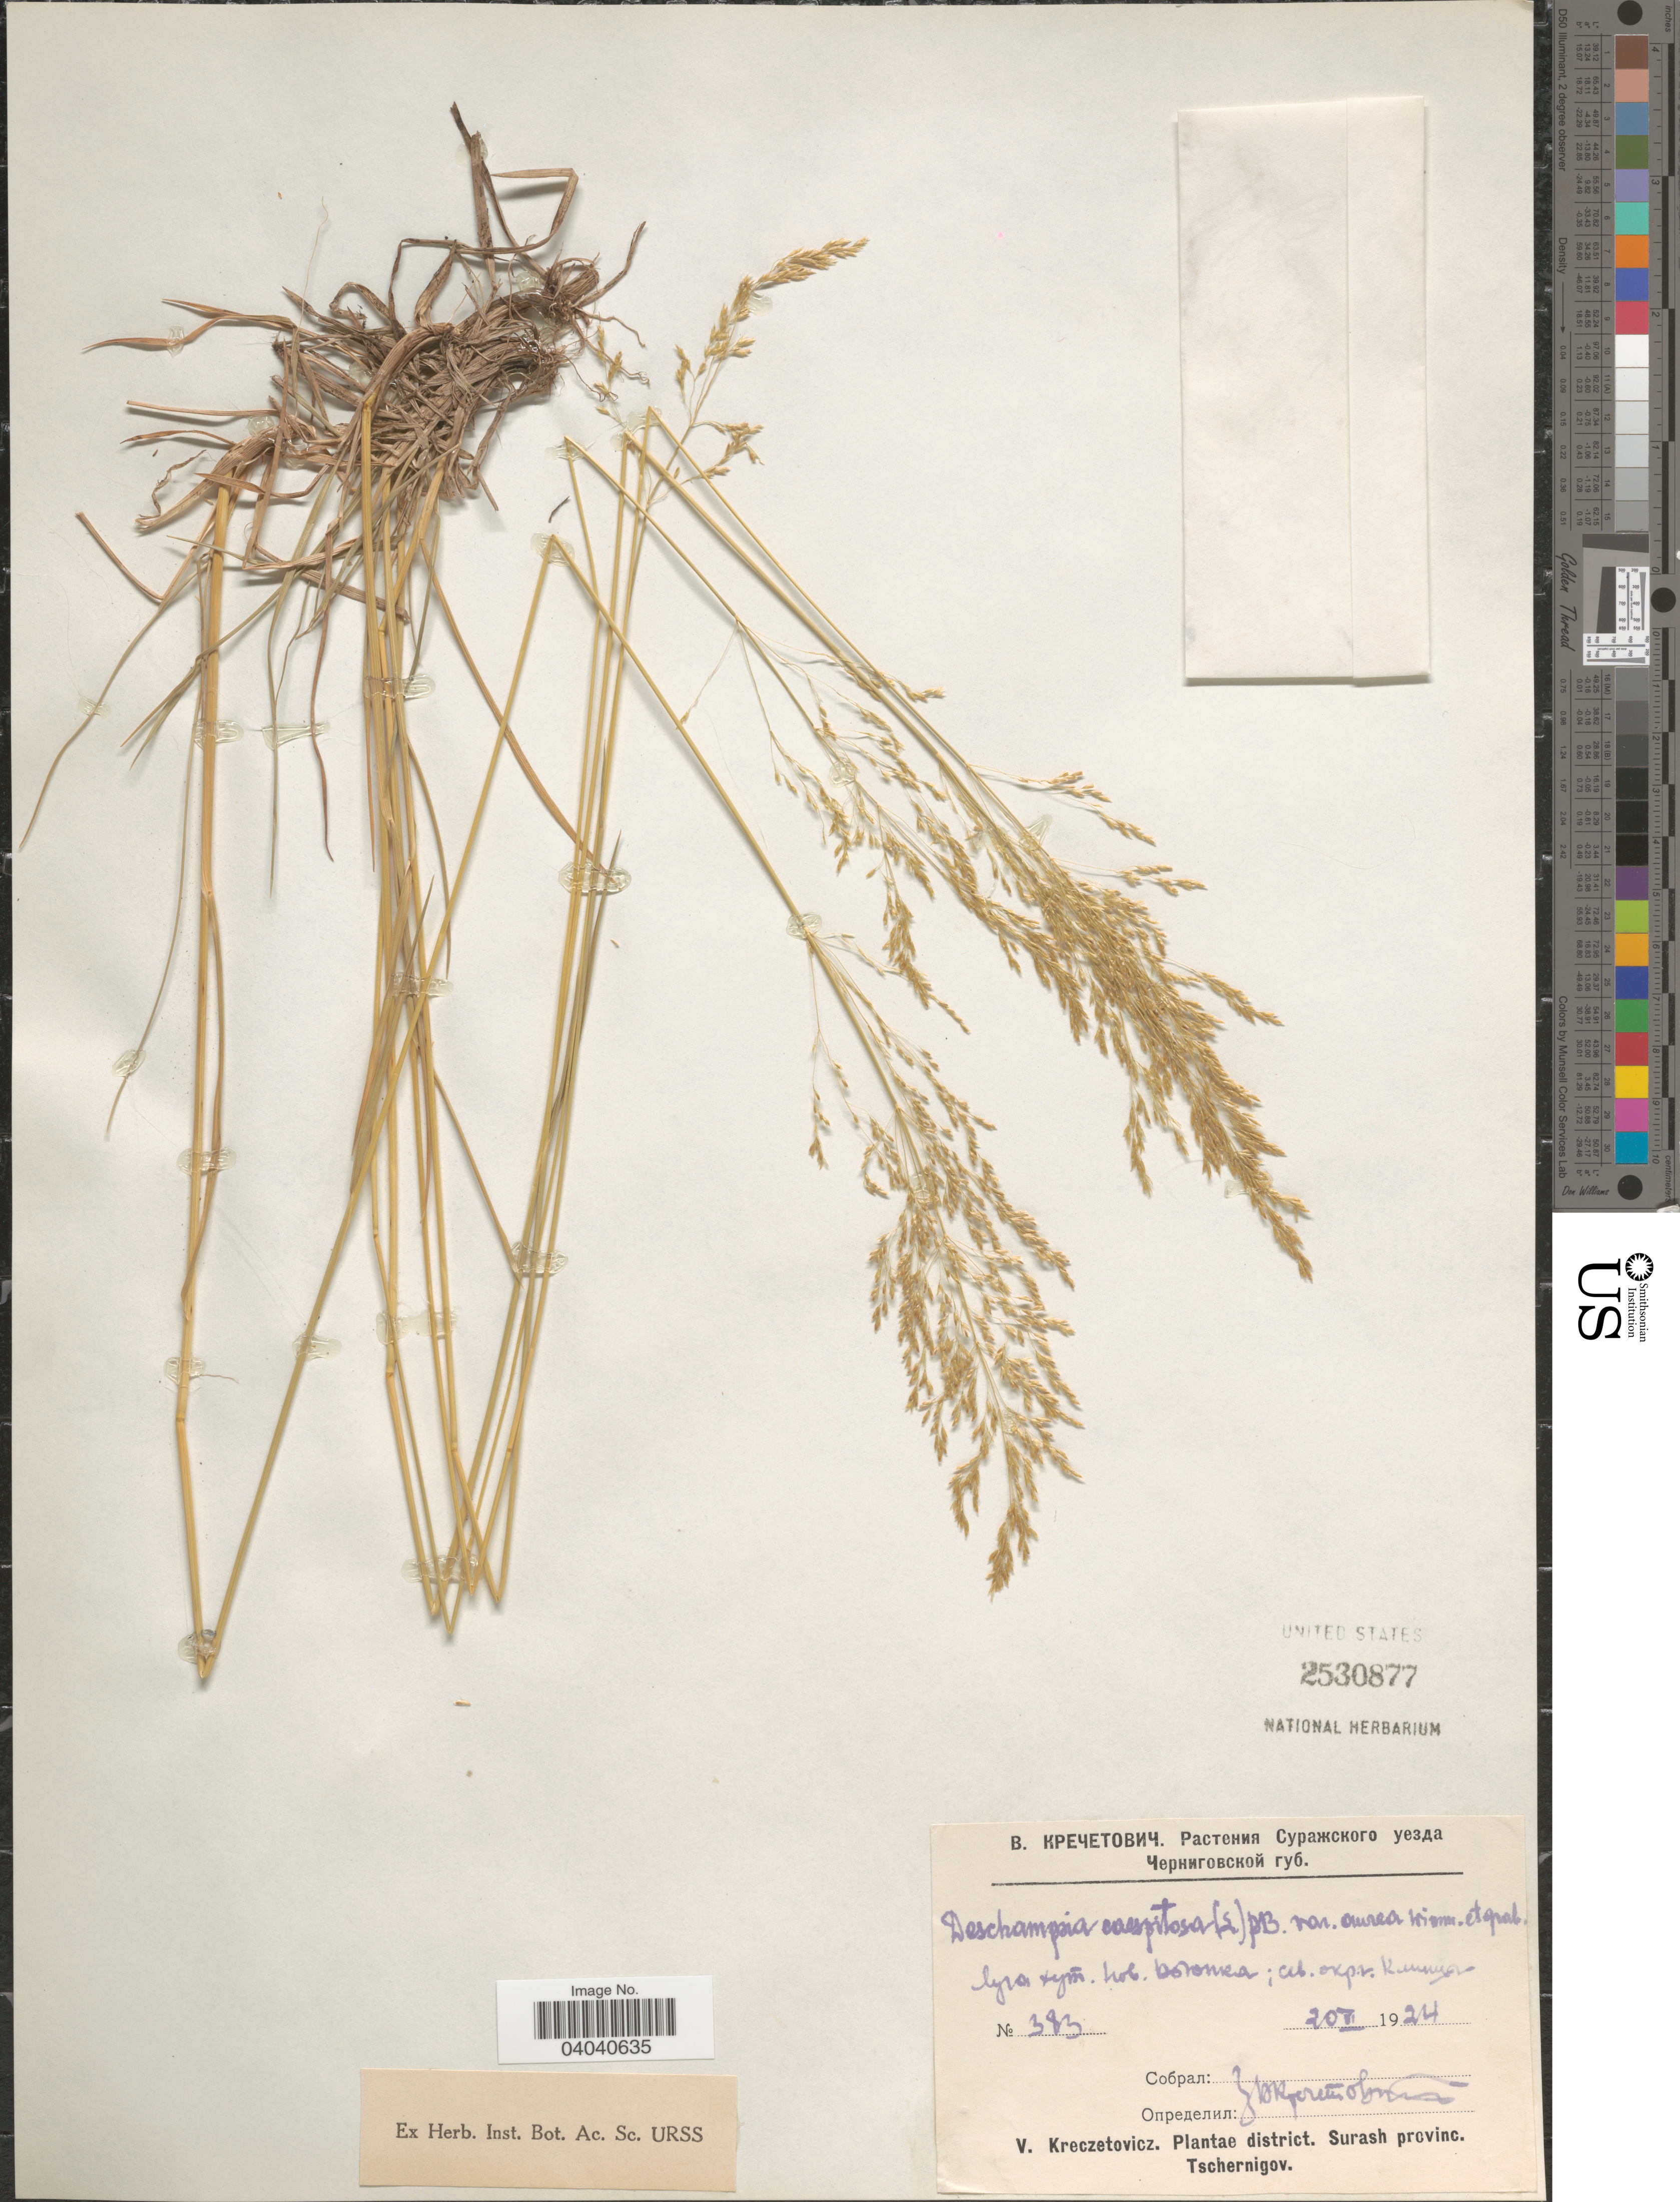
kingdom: Plantae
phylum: Tracheophyta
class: Liliopsida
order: Poales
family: Poaceae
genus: Deschampsia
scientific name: Deschampsia cespitosa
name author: (L.) P. Beauv.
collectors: V. Krechetovich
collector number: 383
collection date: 1924-06-20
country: Russian Federation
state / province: Bryansk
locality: District Surazhskiy, north vicinity of Klintsy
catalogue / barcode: US 2530877